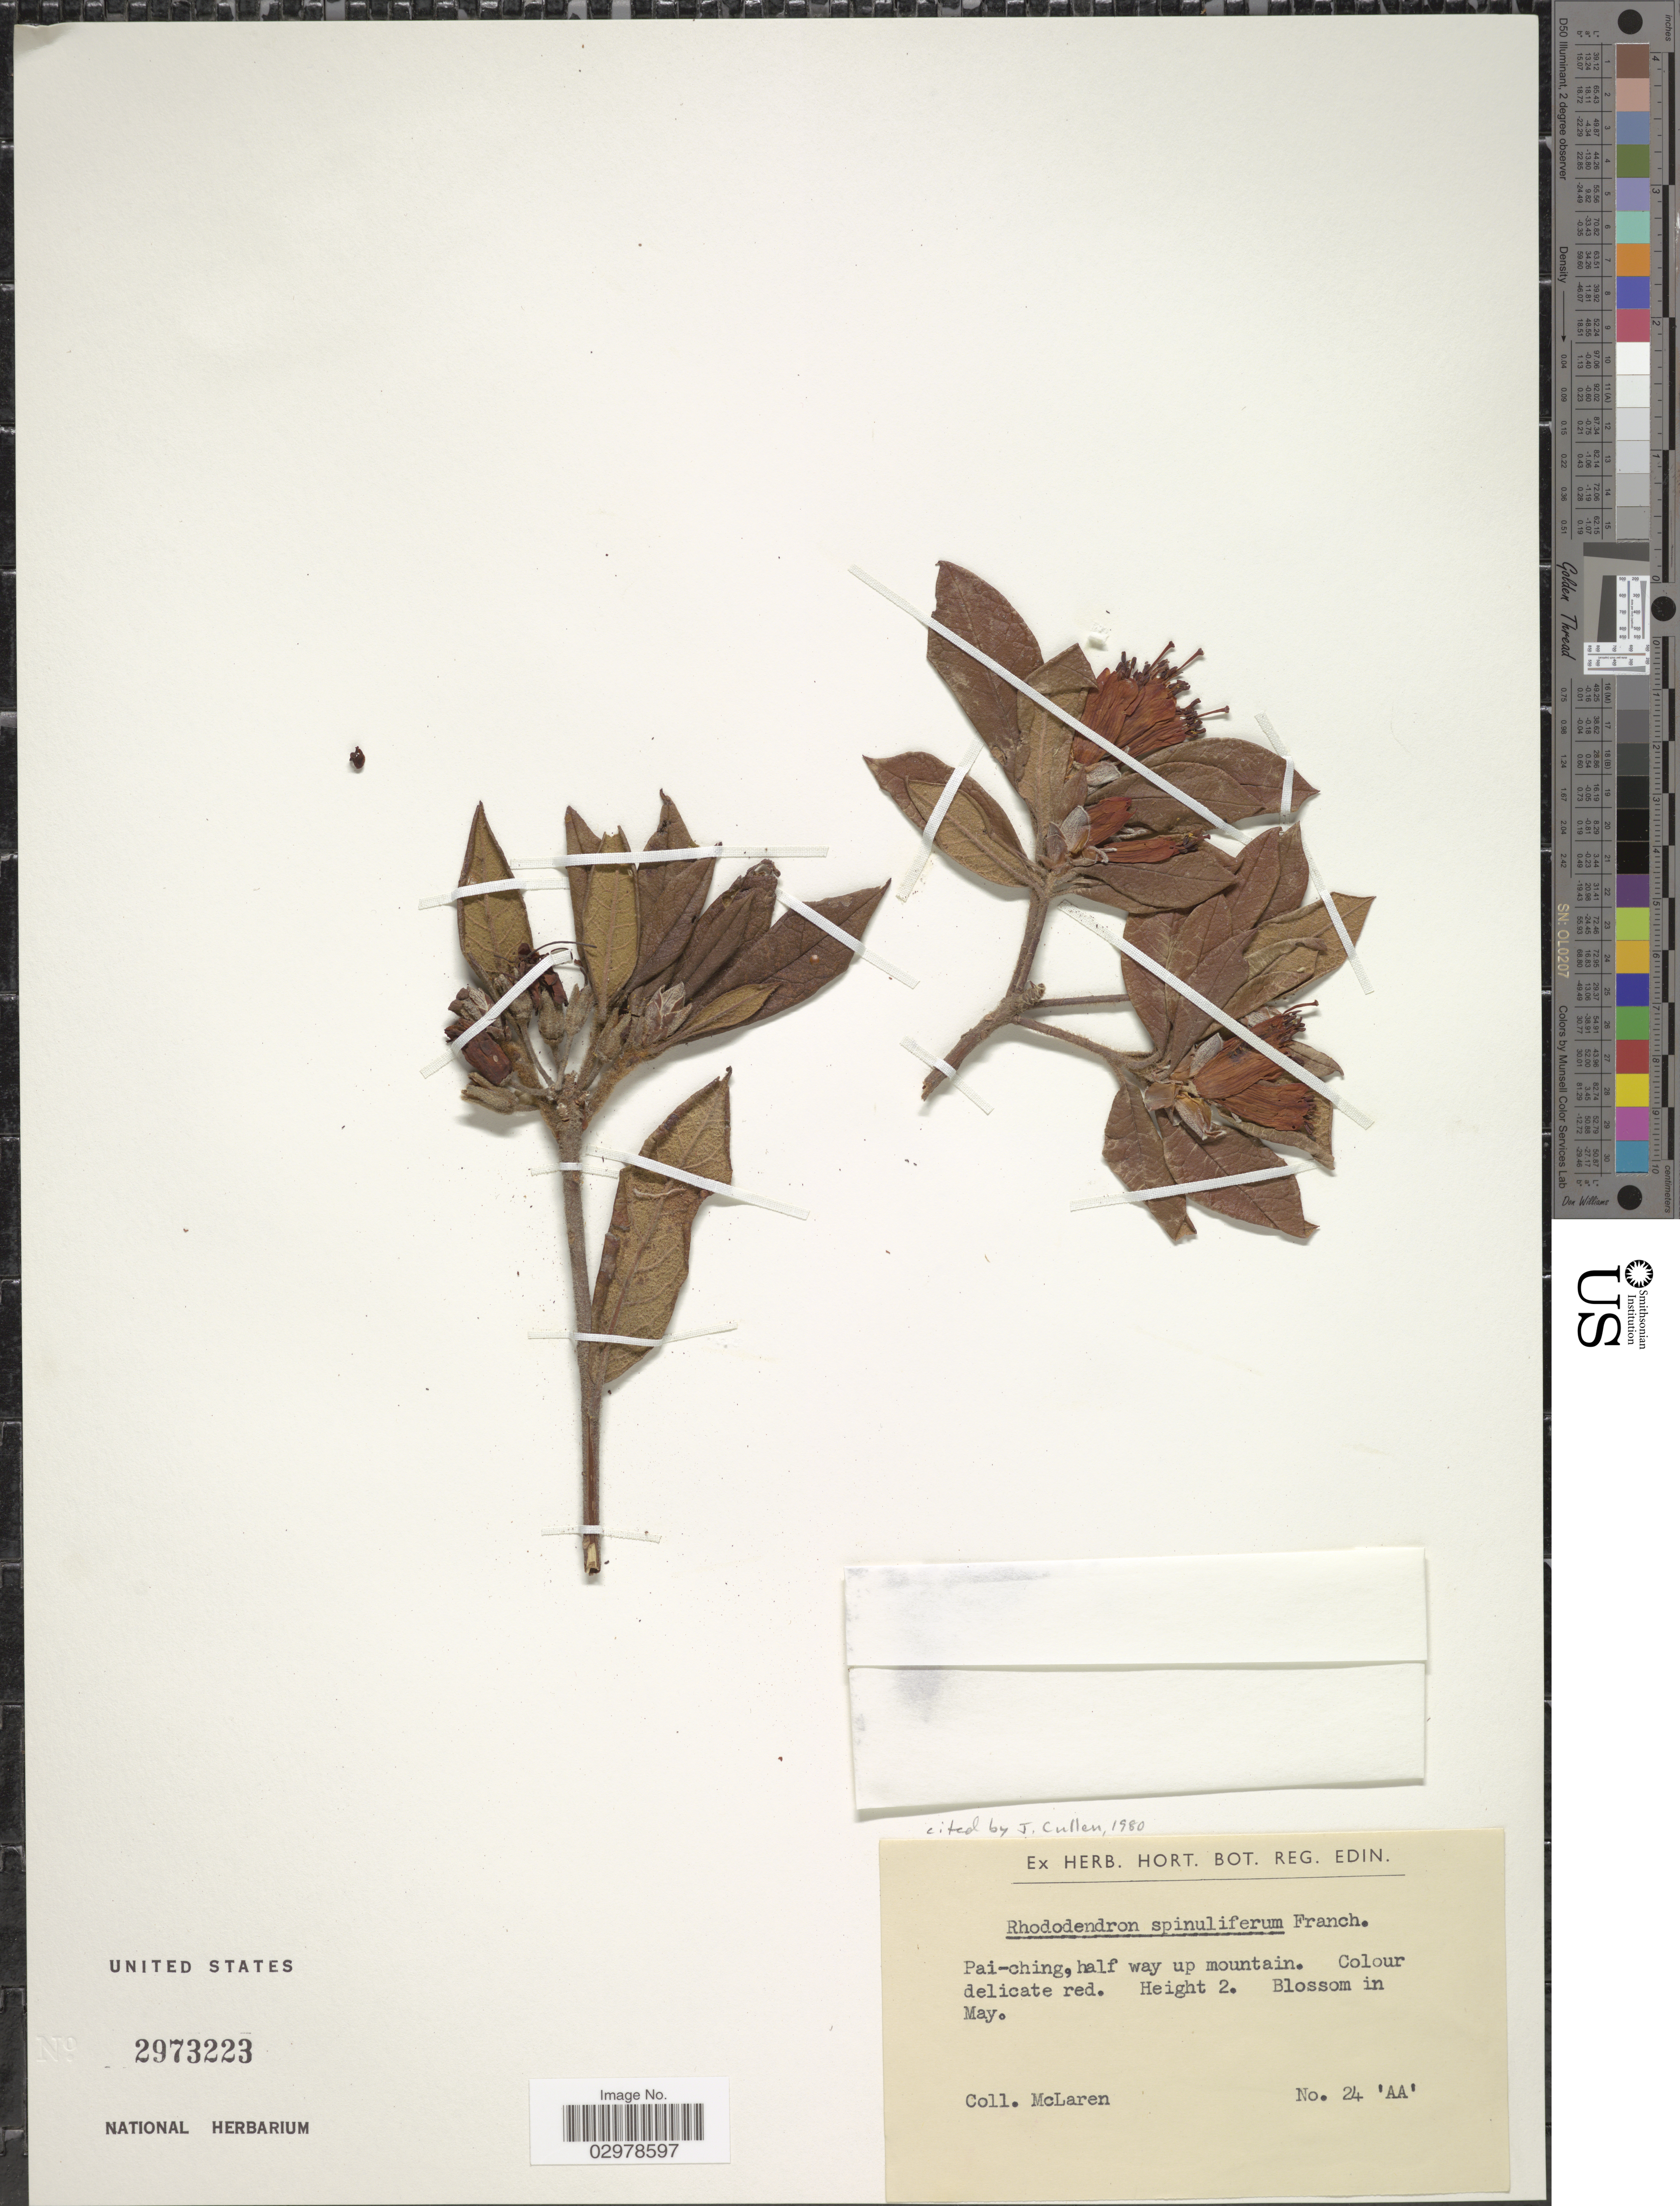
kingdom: Plantae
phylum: Tracheophyta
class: Magnoliopsida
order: Ericales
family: Ericaceae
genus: Rhododendron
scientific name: Rhododendron spinuliferum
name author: Franch.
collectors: McLaren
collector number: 24 'AA'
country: China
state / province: Shanxi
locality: Pai-ching, half way up mountain.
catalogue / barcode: US 2973223